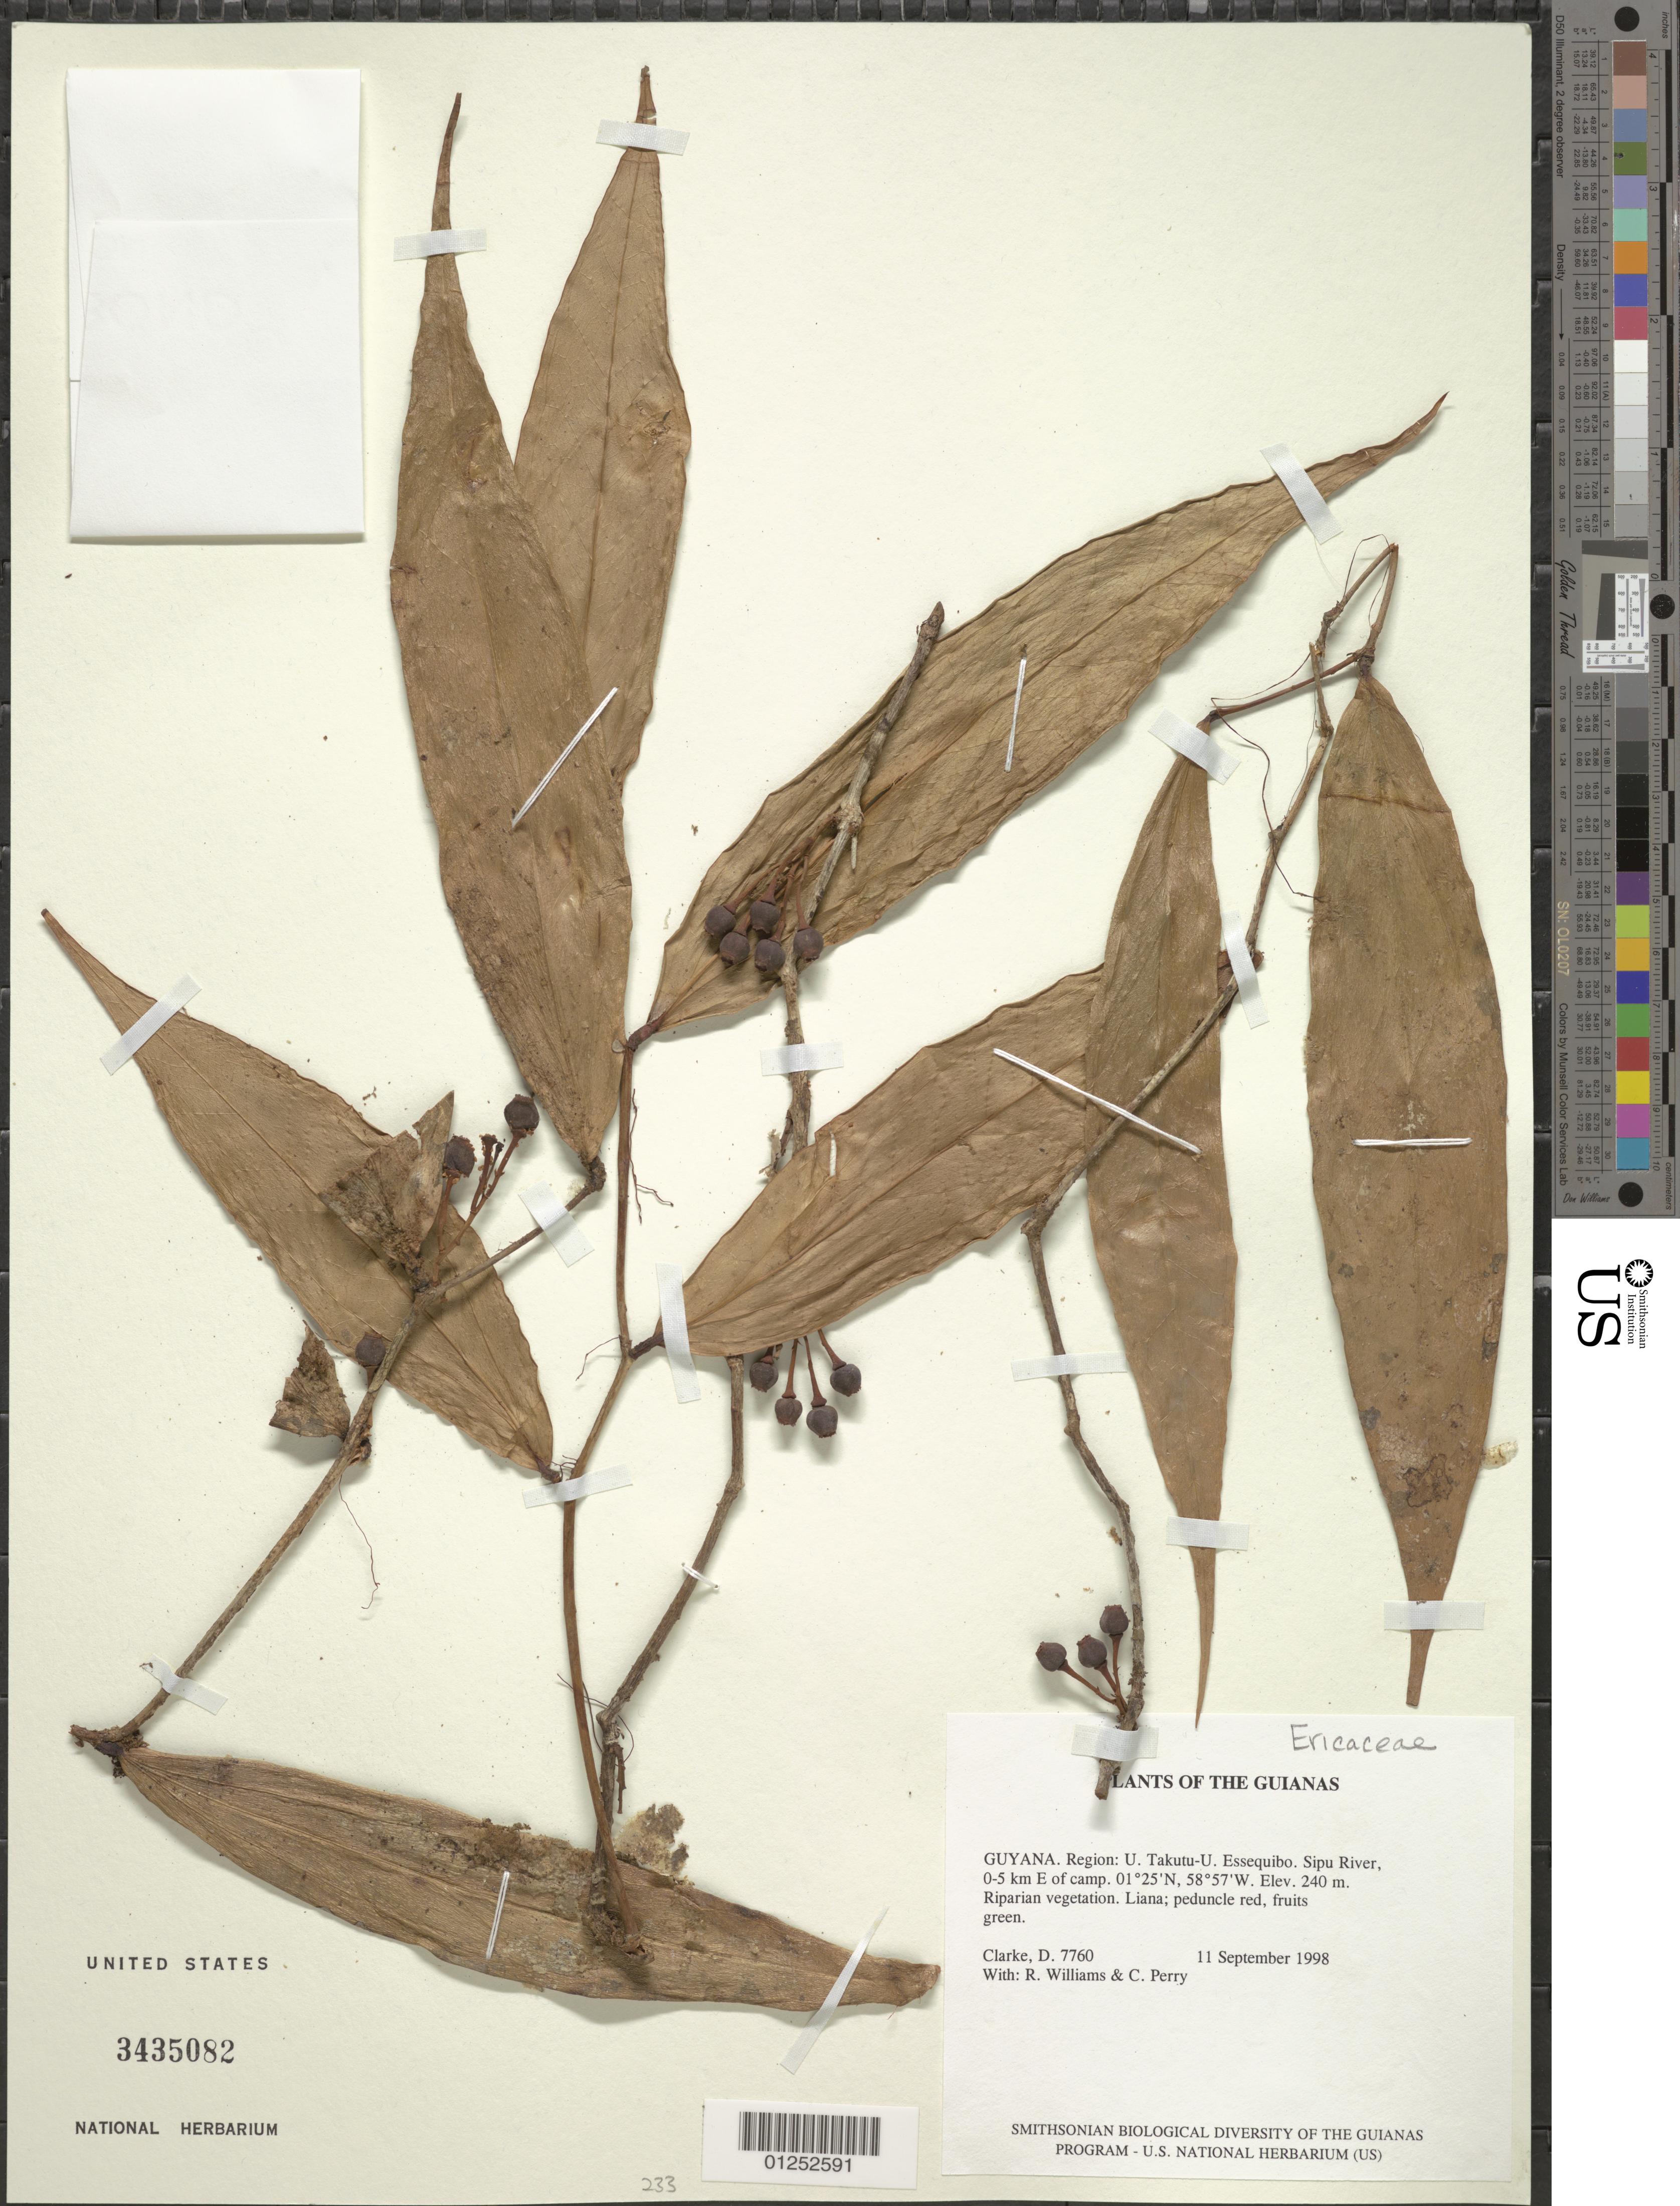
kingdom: Plantae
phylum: Tracheophyta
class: Magnoliopsida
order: Ericales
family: Ericaceae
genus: Satyria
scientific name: Satyria panurensis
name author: (Benth. ex Meisn.) Benth. & Hook. f. ex Nied.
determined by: Kelloff, Carol L., (US), Smithsonian Institution - National Museum of Natural History (UNITED STATES)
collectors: H. D. Clarke, R. Williams & C. Perry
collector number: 7760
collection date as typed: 11 September 1998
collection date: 1998-09-11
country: Guyana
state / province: U. Takutu-U. Essequibo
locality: Sipu River, 0-5 km E of camp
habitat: Riparian vegetation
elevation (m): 240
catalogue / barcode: US 3435082